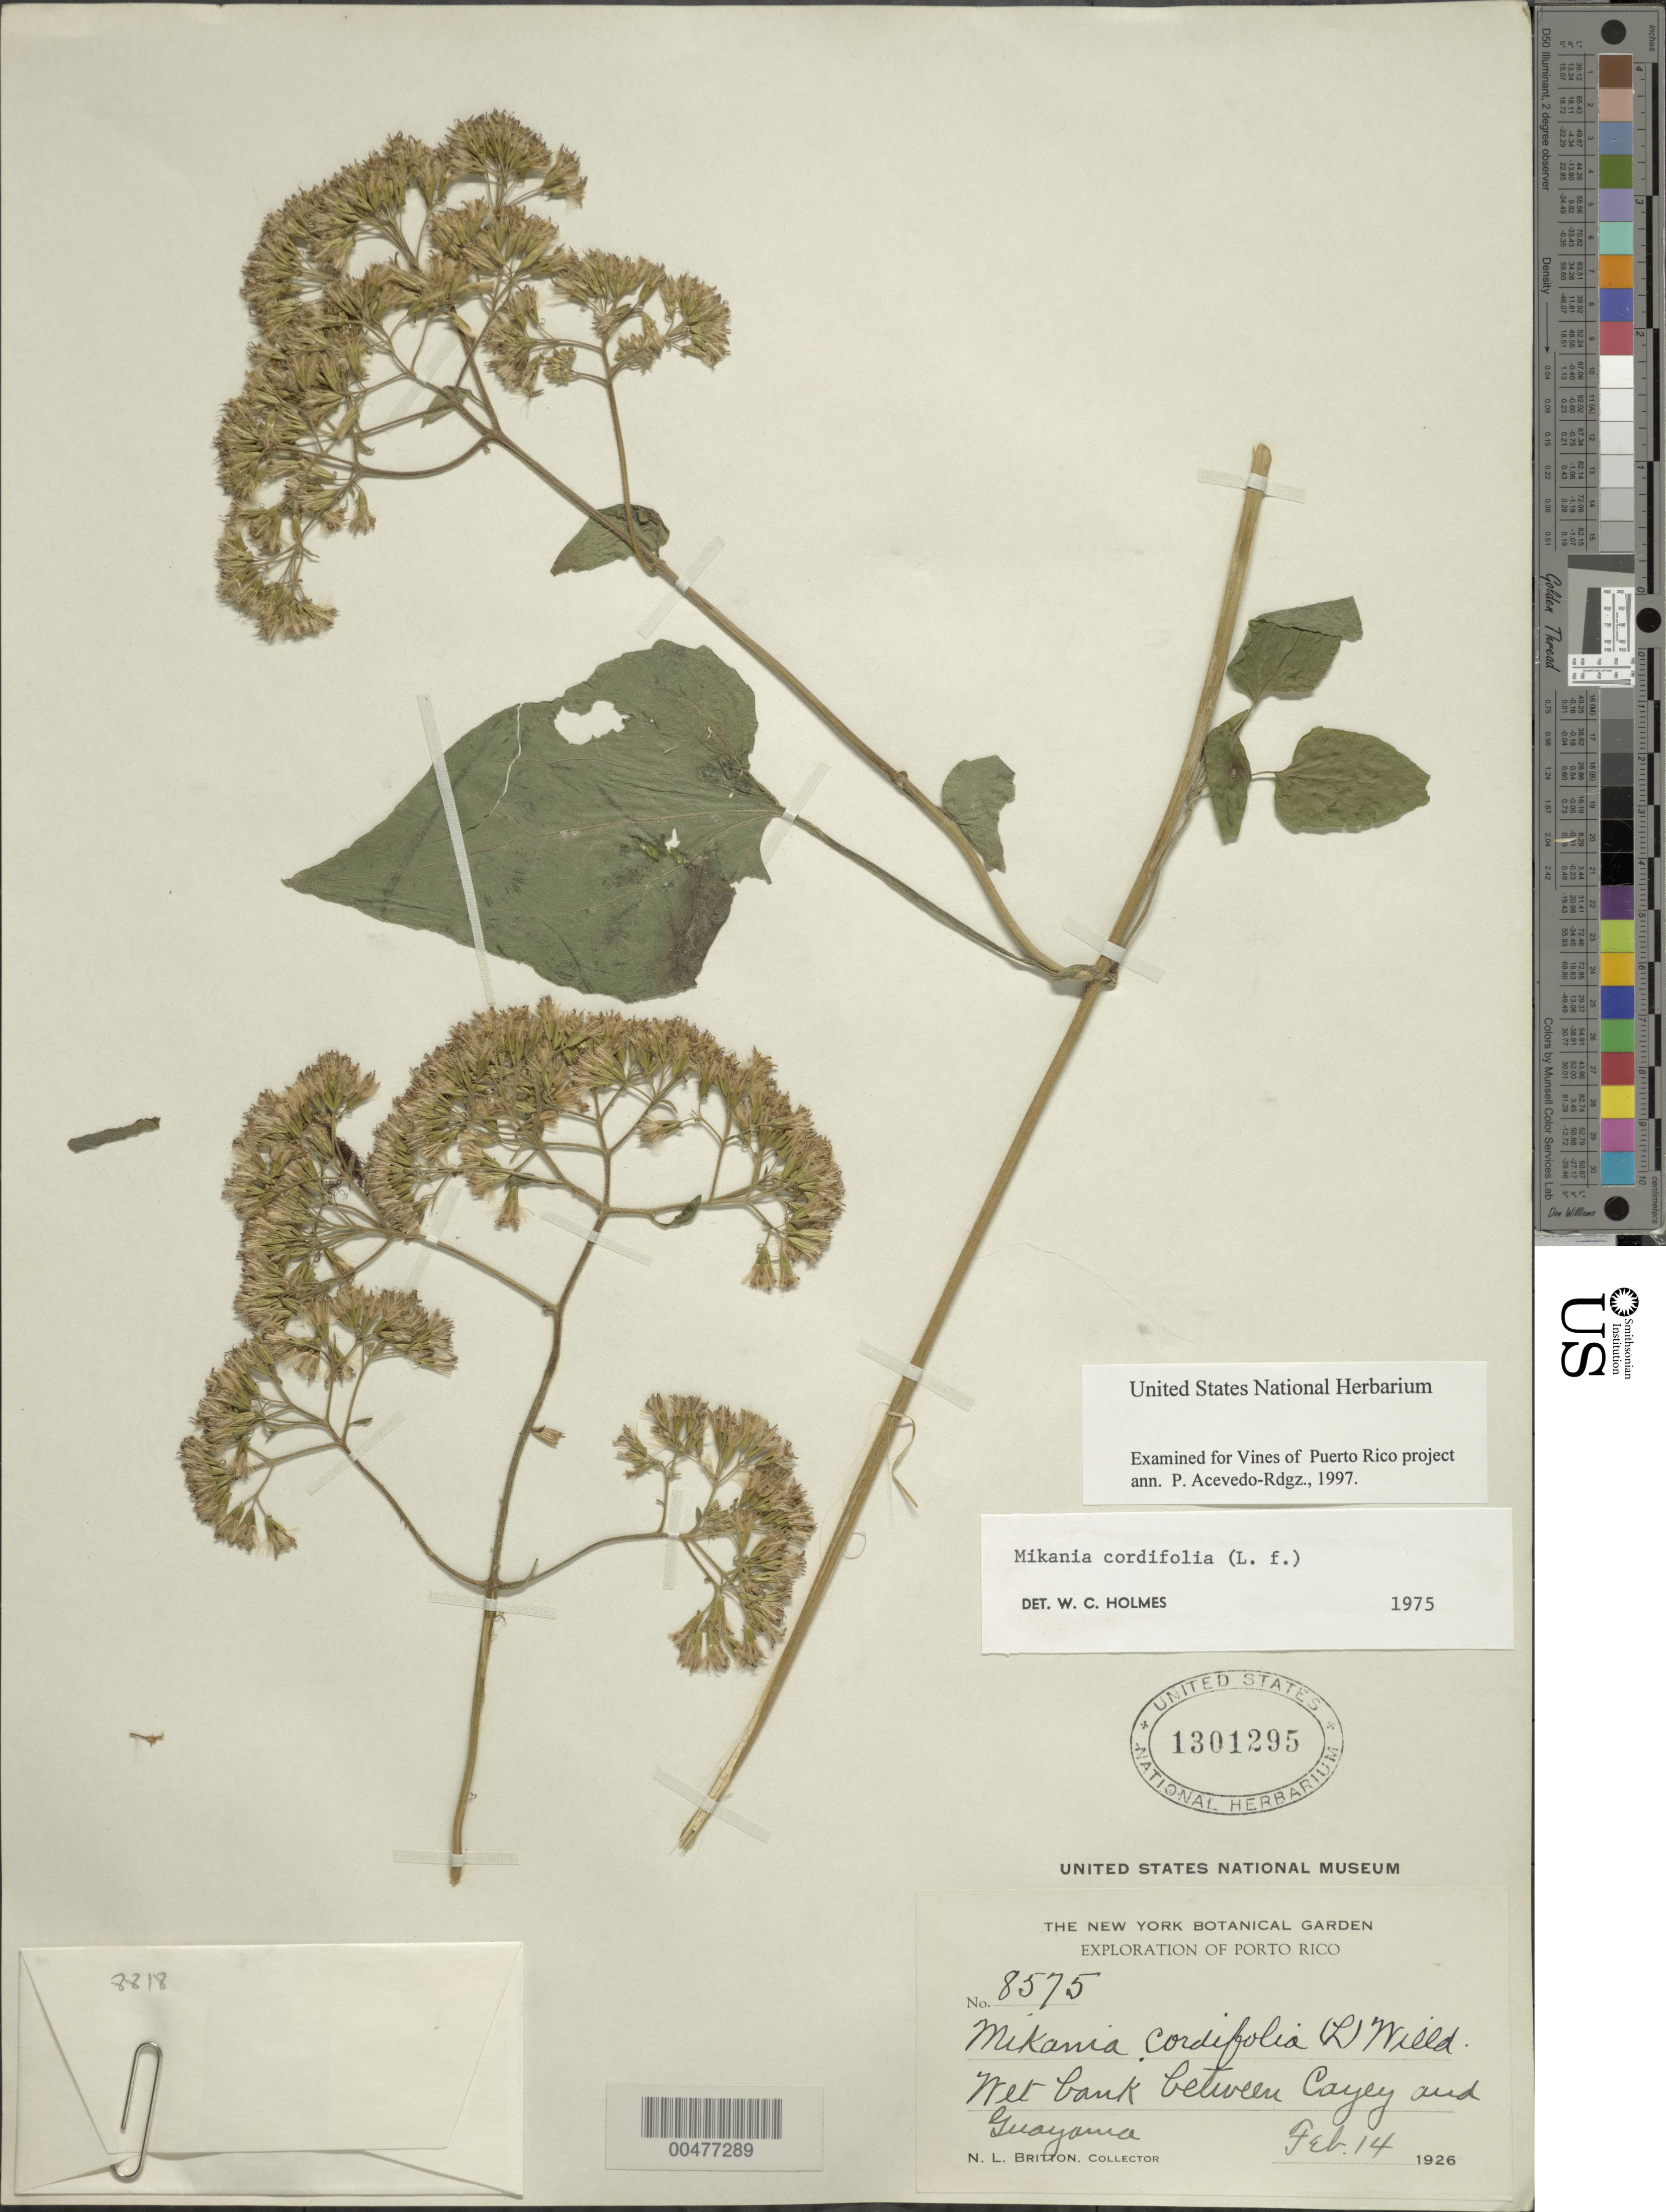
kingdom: Plantae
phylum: Tracheophyta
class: Magnoliopsida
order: Asterales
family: Asteraceae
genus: Mikania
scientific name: Mikania cordifolia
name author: Kunth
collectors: Britton, --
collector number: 8578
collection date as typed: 14 Feb 1926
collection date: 1926-02-14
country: Puerto Rico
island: Greater Antilles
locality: between Cayey and Guayama. Wet bank.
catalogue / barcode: US 1301295